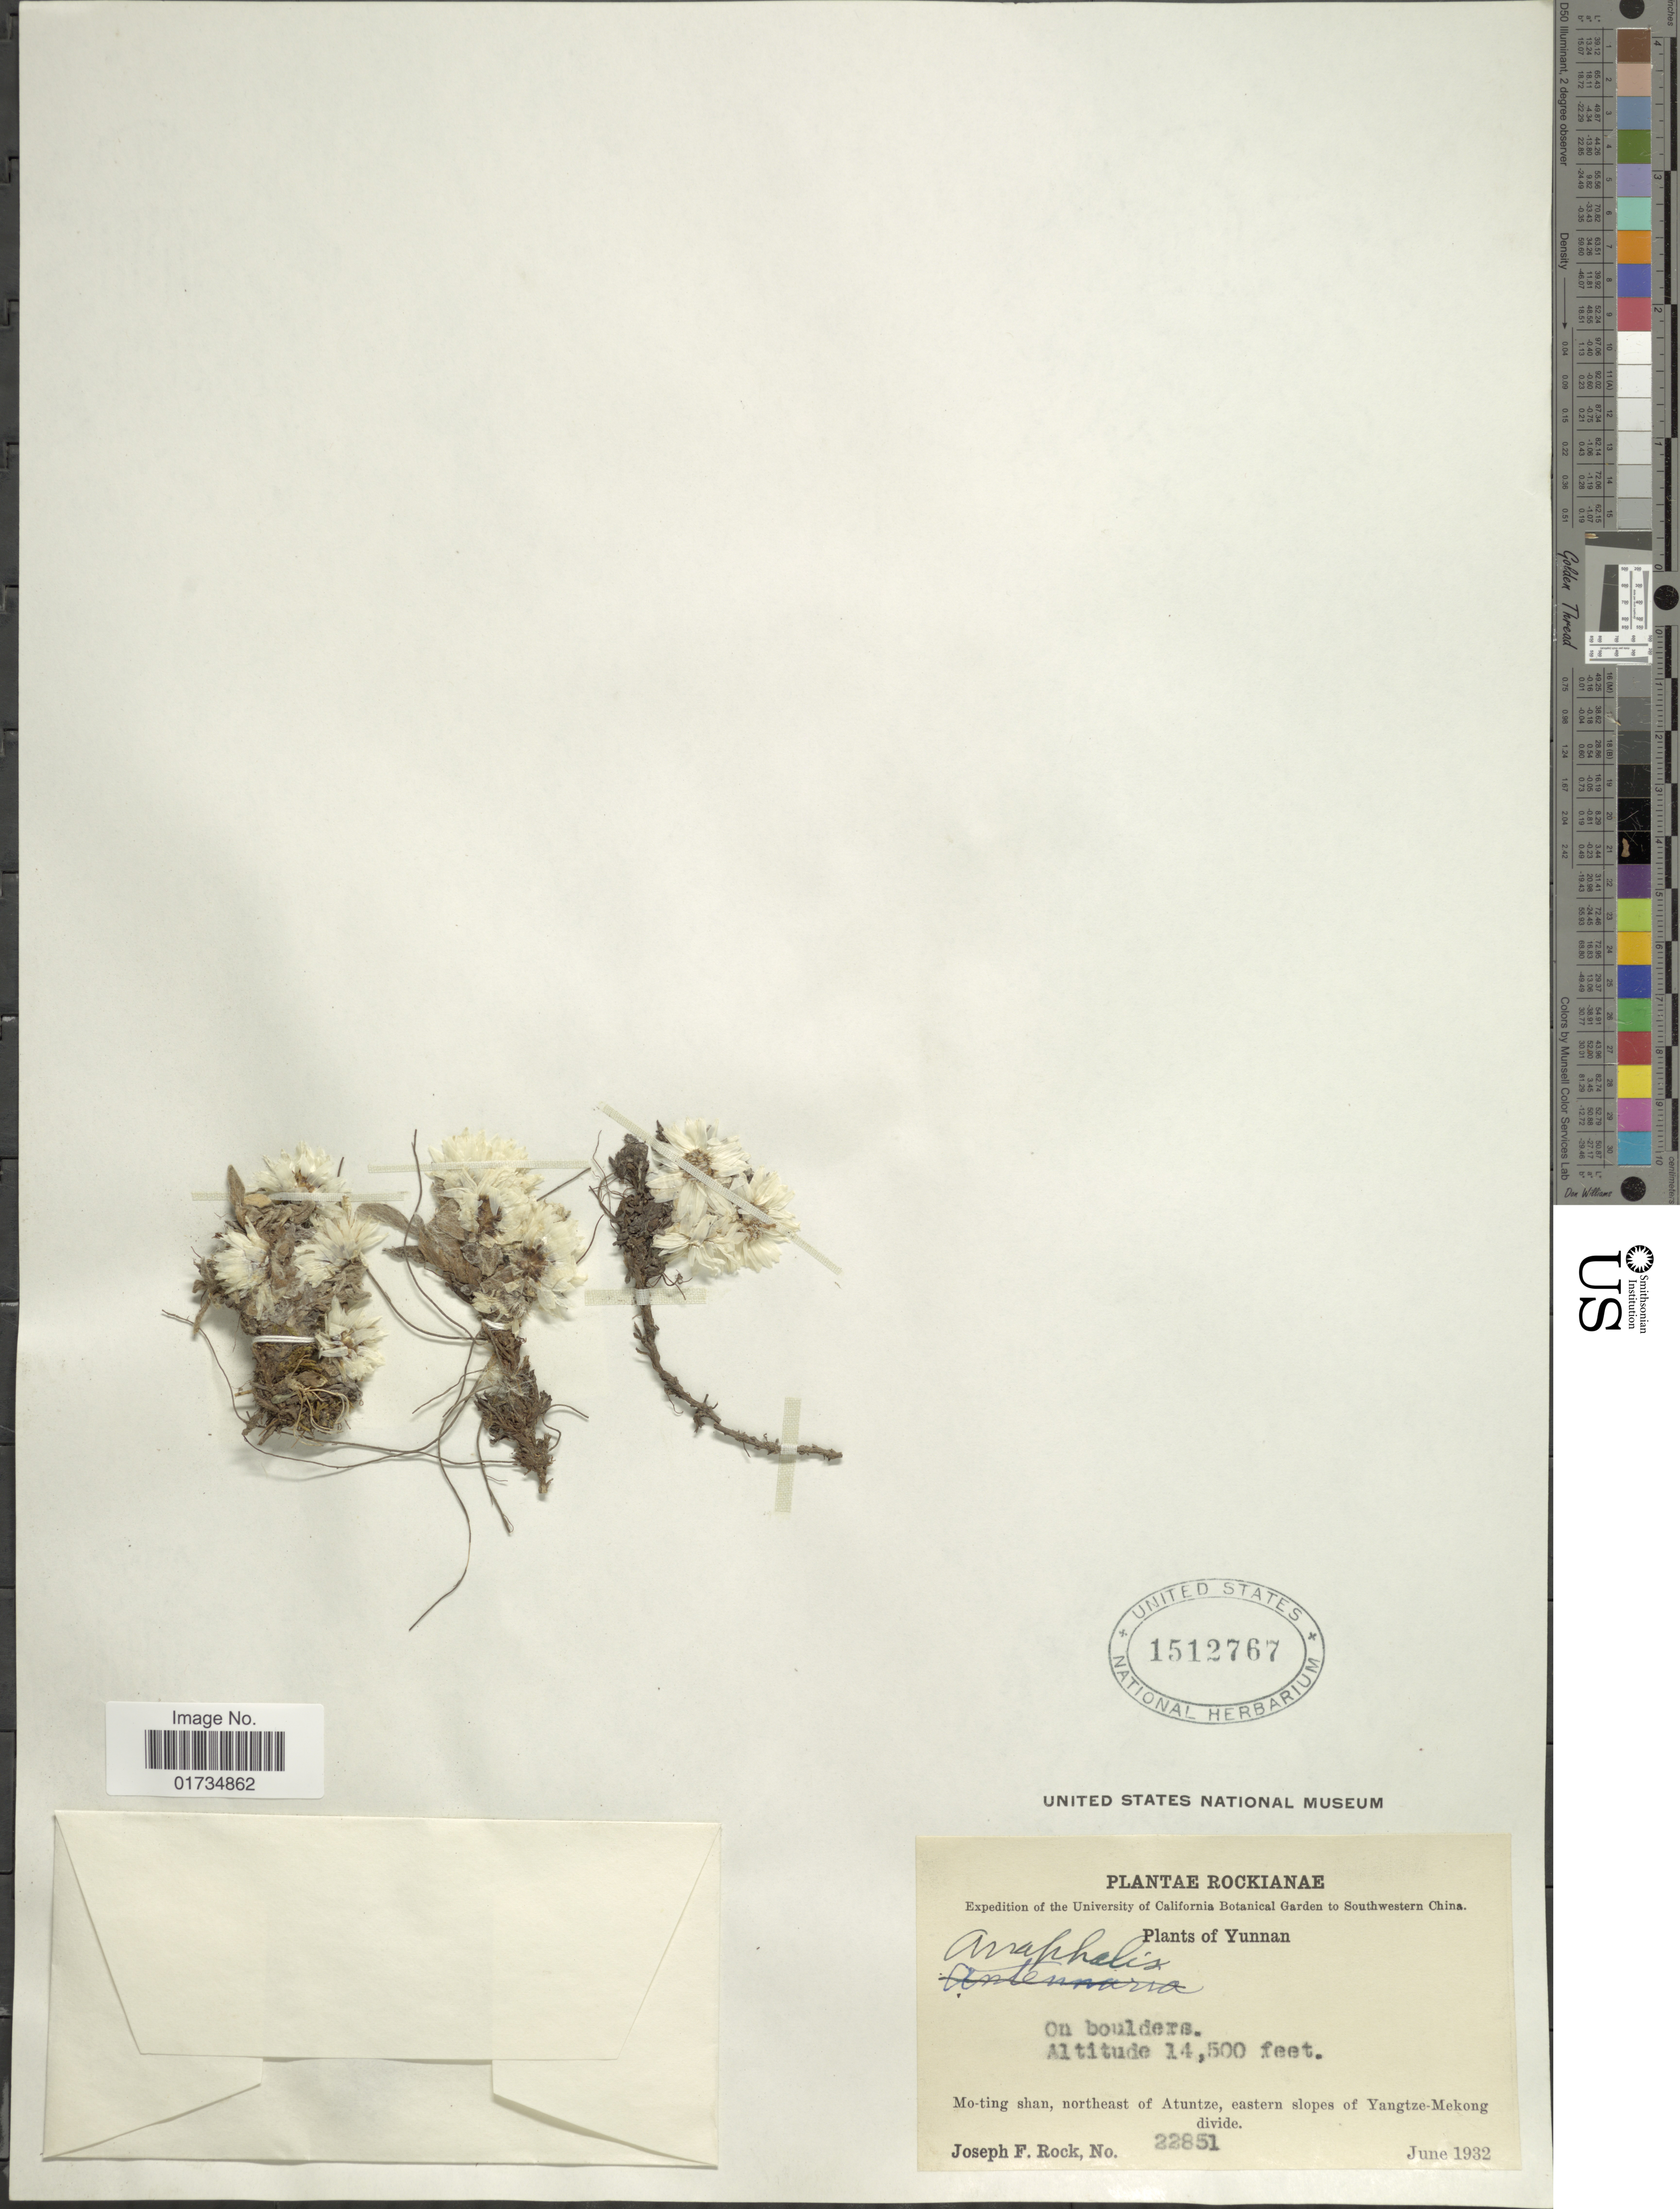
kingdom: Plantae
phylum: Tracheophyta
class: Magnoliopsida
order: Asterales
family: Asteraceae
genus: Anaphalis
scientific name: Anaphalis monocephala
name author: DC.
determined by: Chen, Y. S.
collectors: J. F. Rock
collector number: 22851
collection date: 1932-06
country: China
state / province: Yunnan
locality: Yunnan. Mo-ting shan, northeast of Atuntze, eastern slopes of Yangtze-Mekong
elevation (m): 4420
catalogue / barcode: US 1512767